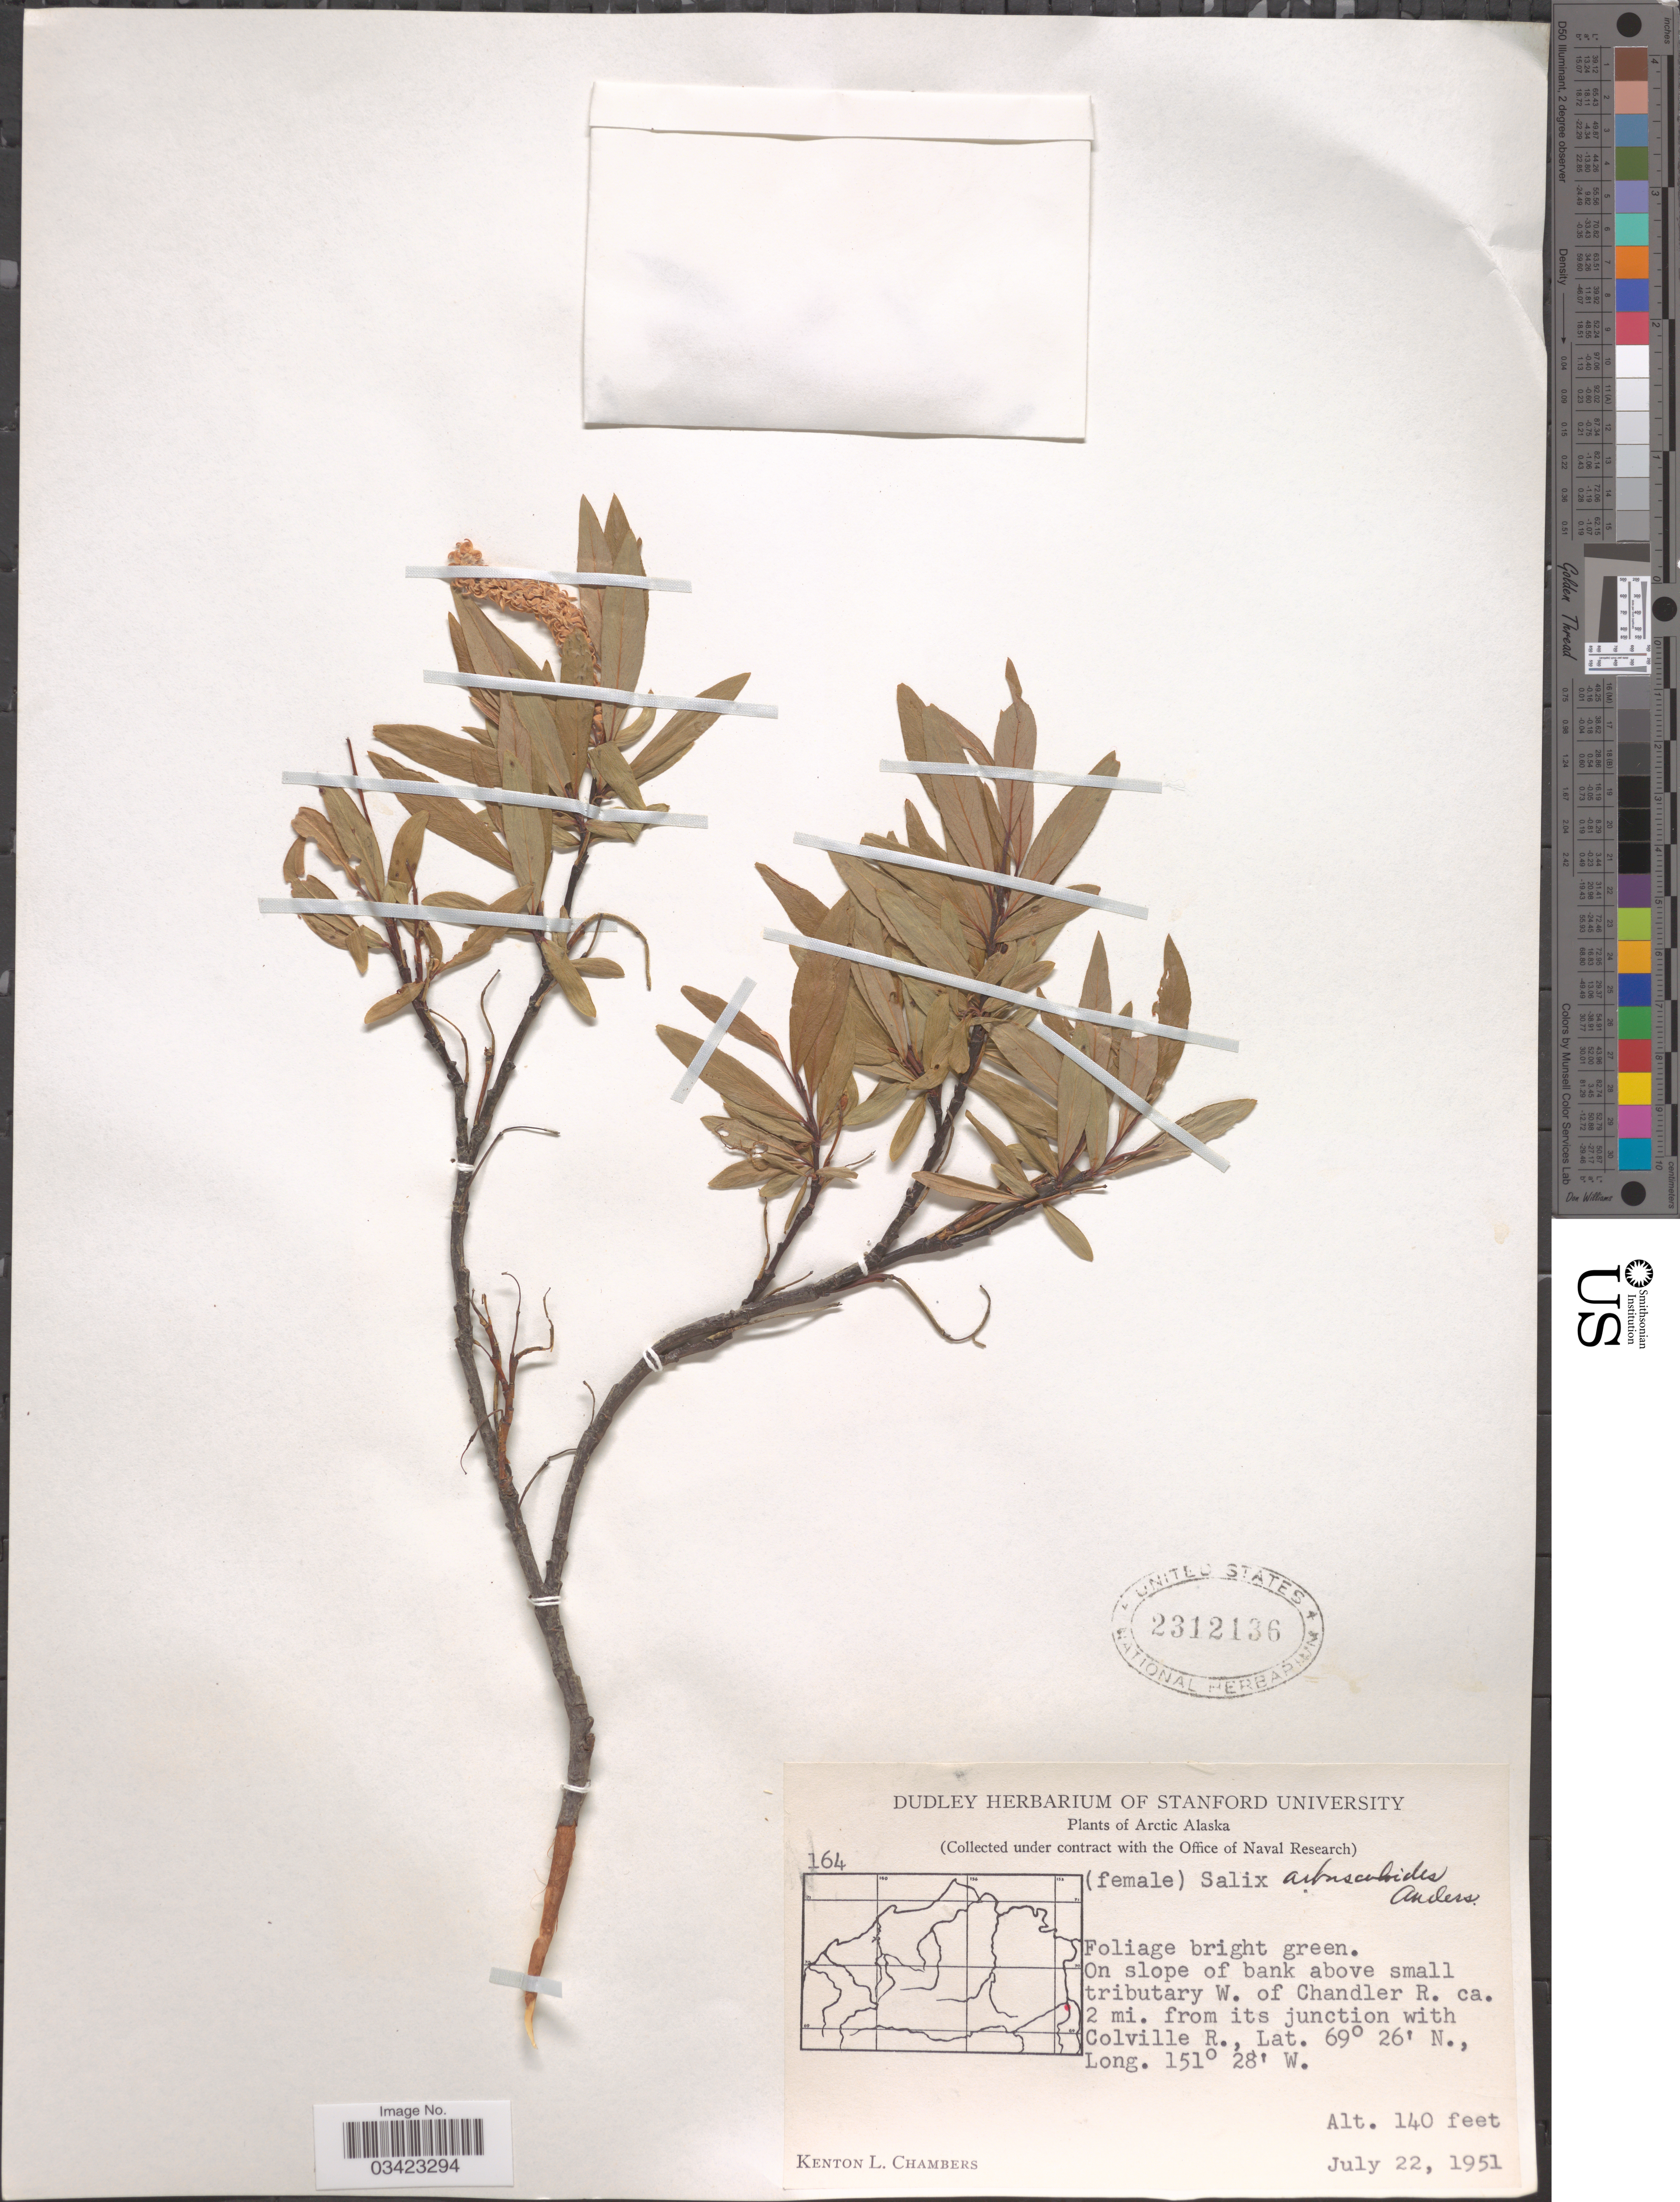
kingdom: Plantae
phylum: Tracheophyta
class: Magnoliopsida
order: Malpighiales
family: Salicaceae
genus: Salix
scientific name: Salix arbusculoides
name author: Andersson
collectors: K. L. Chambers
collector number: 164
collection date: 1951-07-22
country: United States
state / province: Alaska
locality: Arctic Alaska. On slope of bank above small tributary W. of Chandler R. ca. 2 mi. from its junction with Colville R.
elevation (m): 43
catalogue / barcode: US 2312136